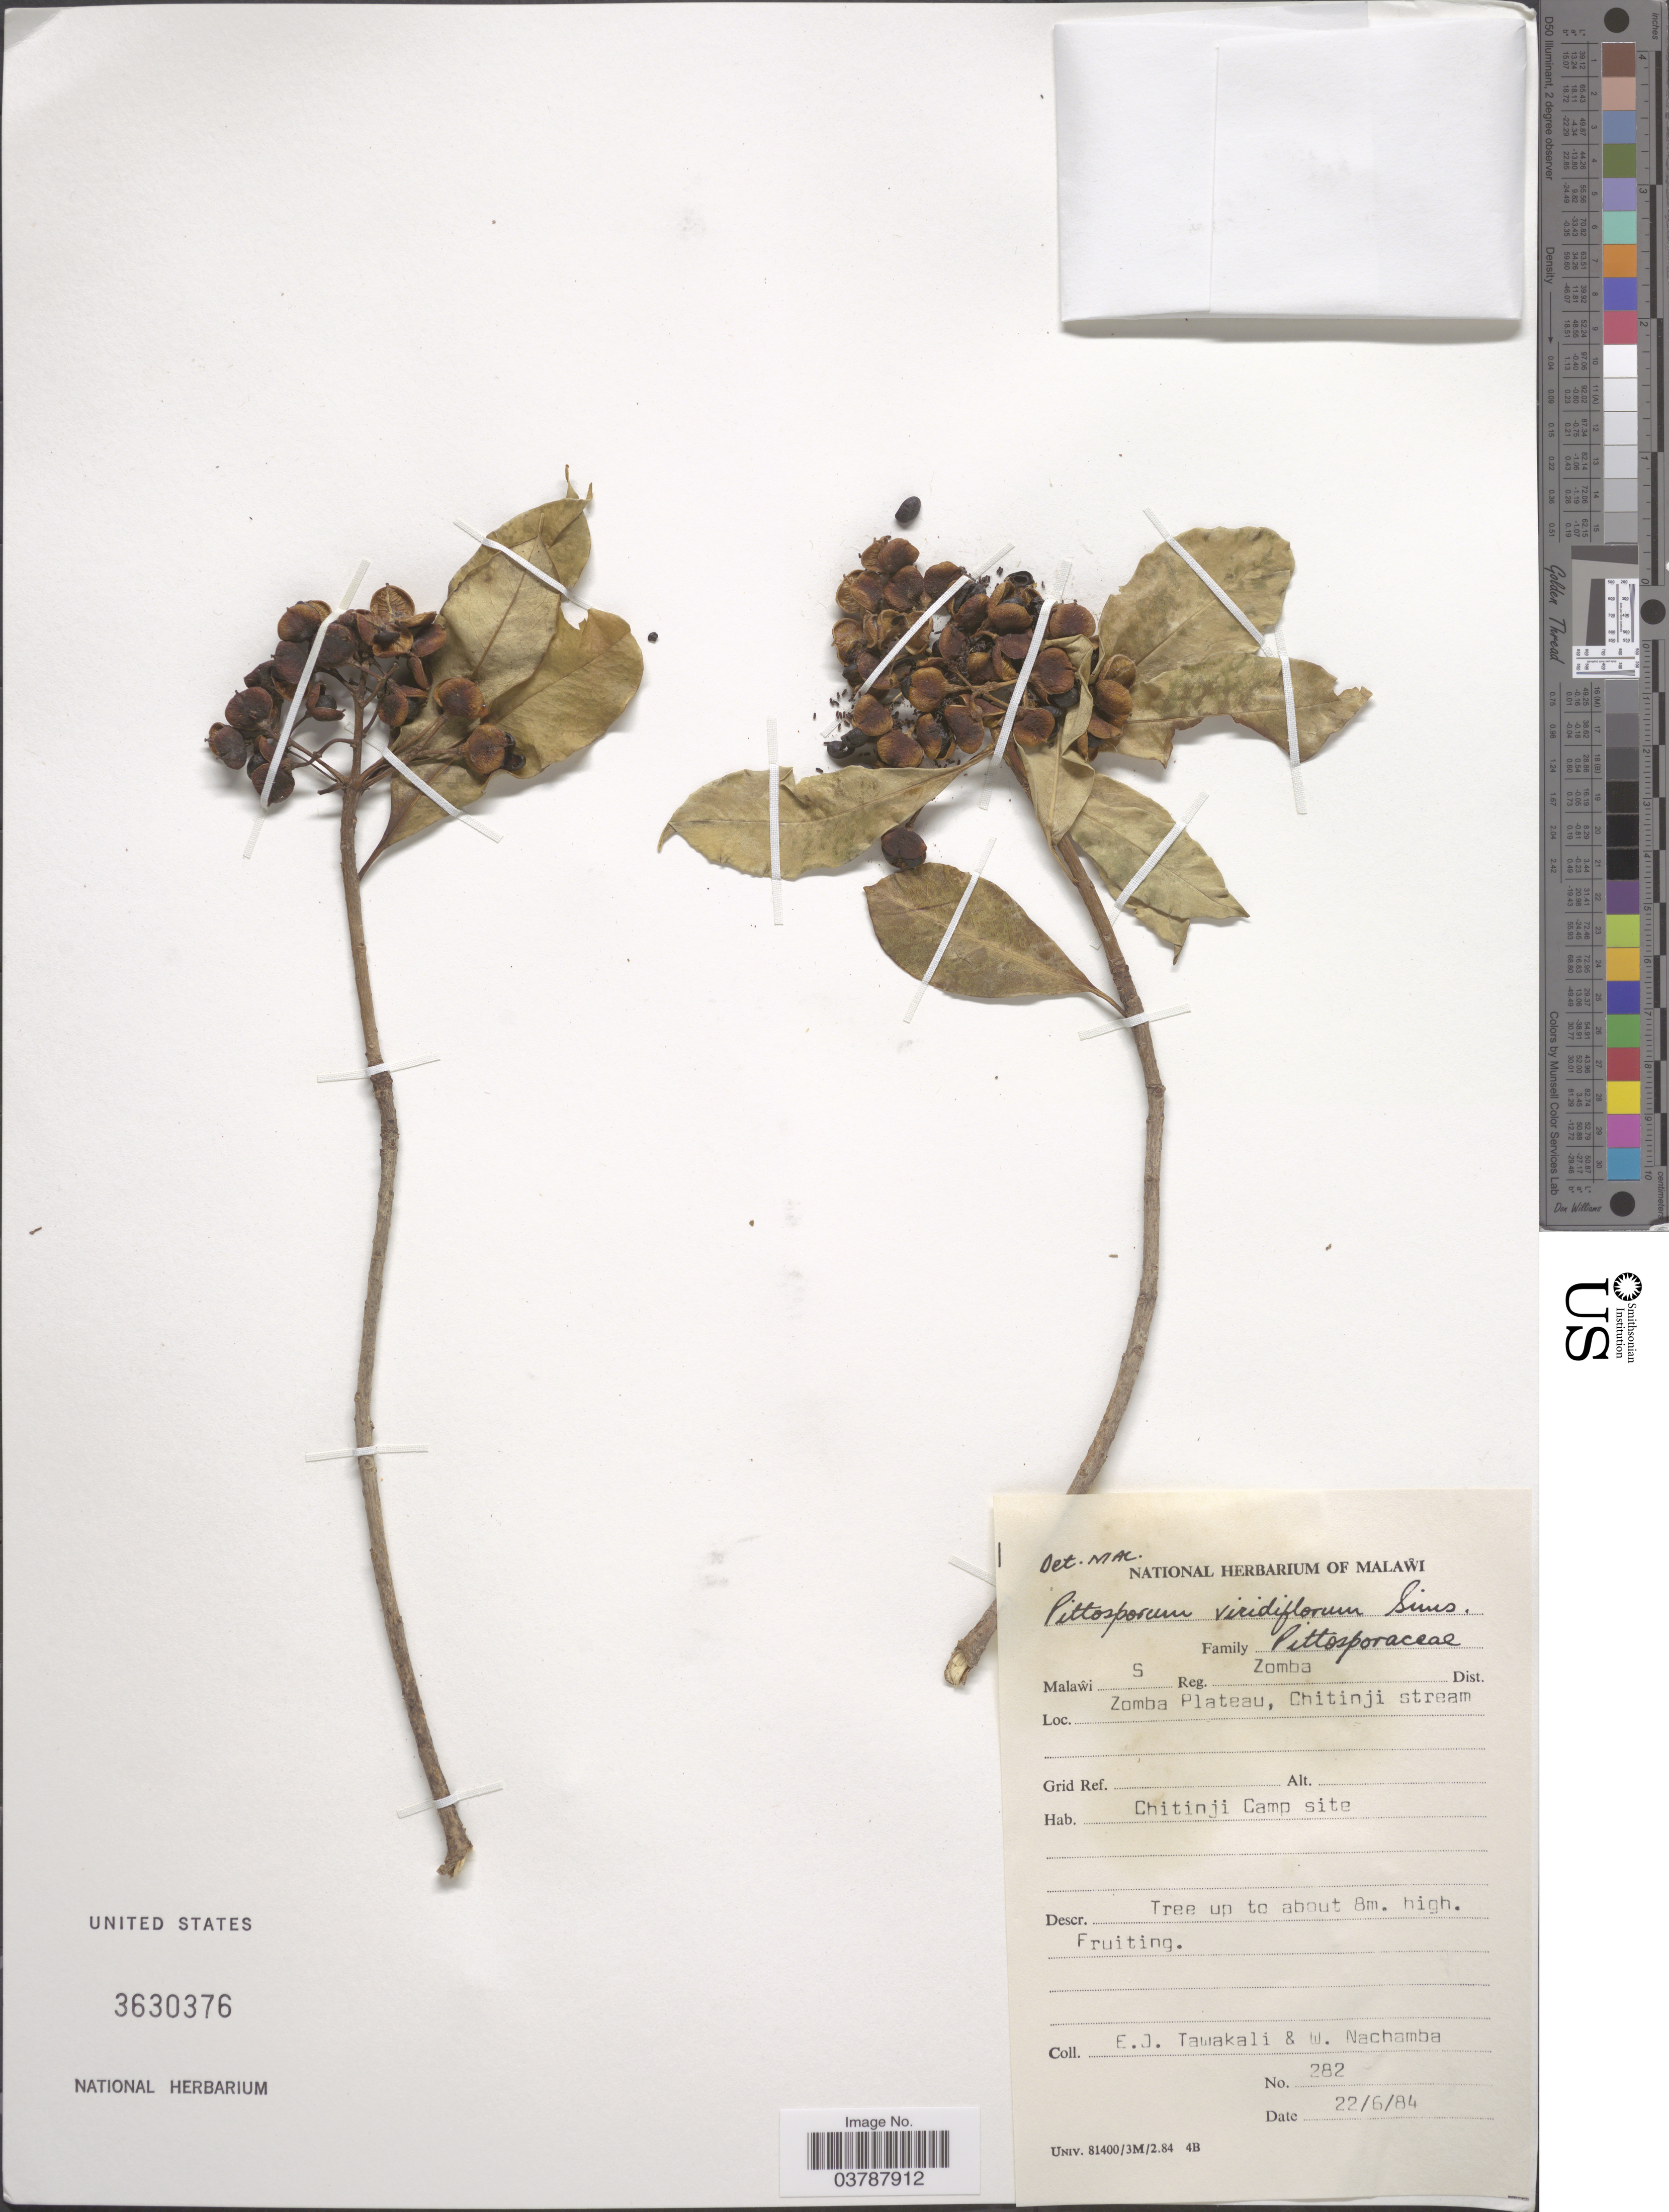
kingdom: Plantae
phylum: Tracheophyta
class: Magnoliopsida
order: Apiales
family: Pittosporaceae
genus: Pittosporum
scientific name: Pittosporum viridiflorum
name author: Sims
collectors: E. Tawakali & W. Nachamba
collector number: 282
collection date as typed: Transcribed d/m/y: 22/6/84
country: Malawi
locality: Malawi S. Reg. Zomba Dist. Zomba Plateau, Chitinji stream. Chitinji Camp site.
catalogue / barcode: US 3630376